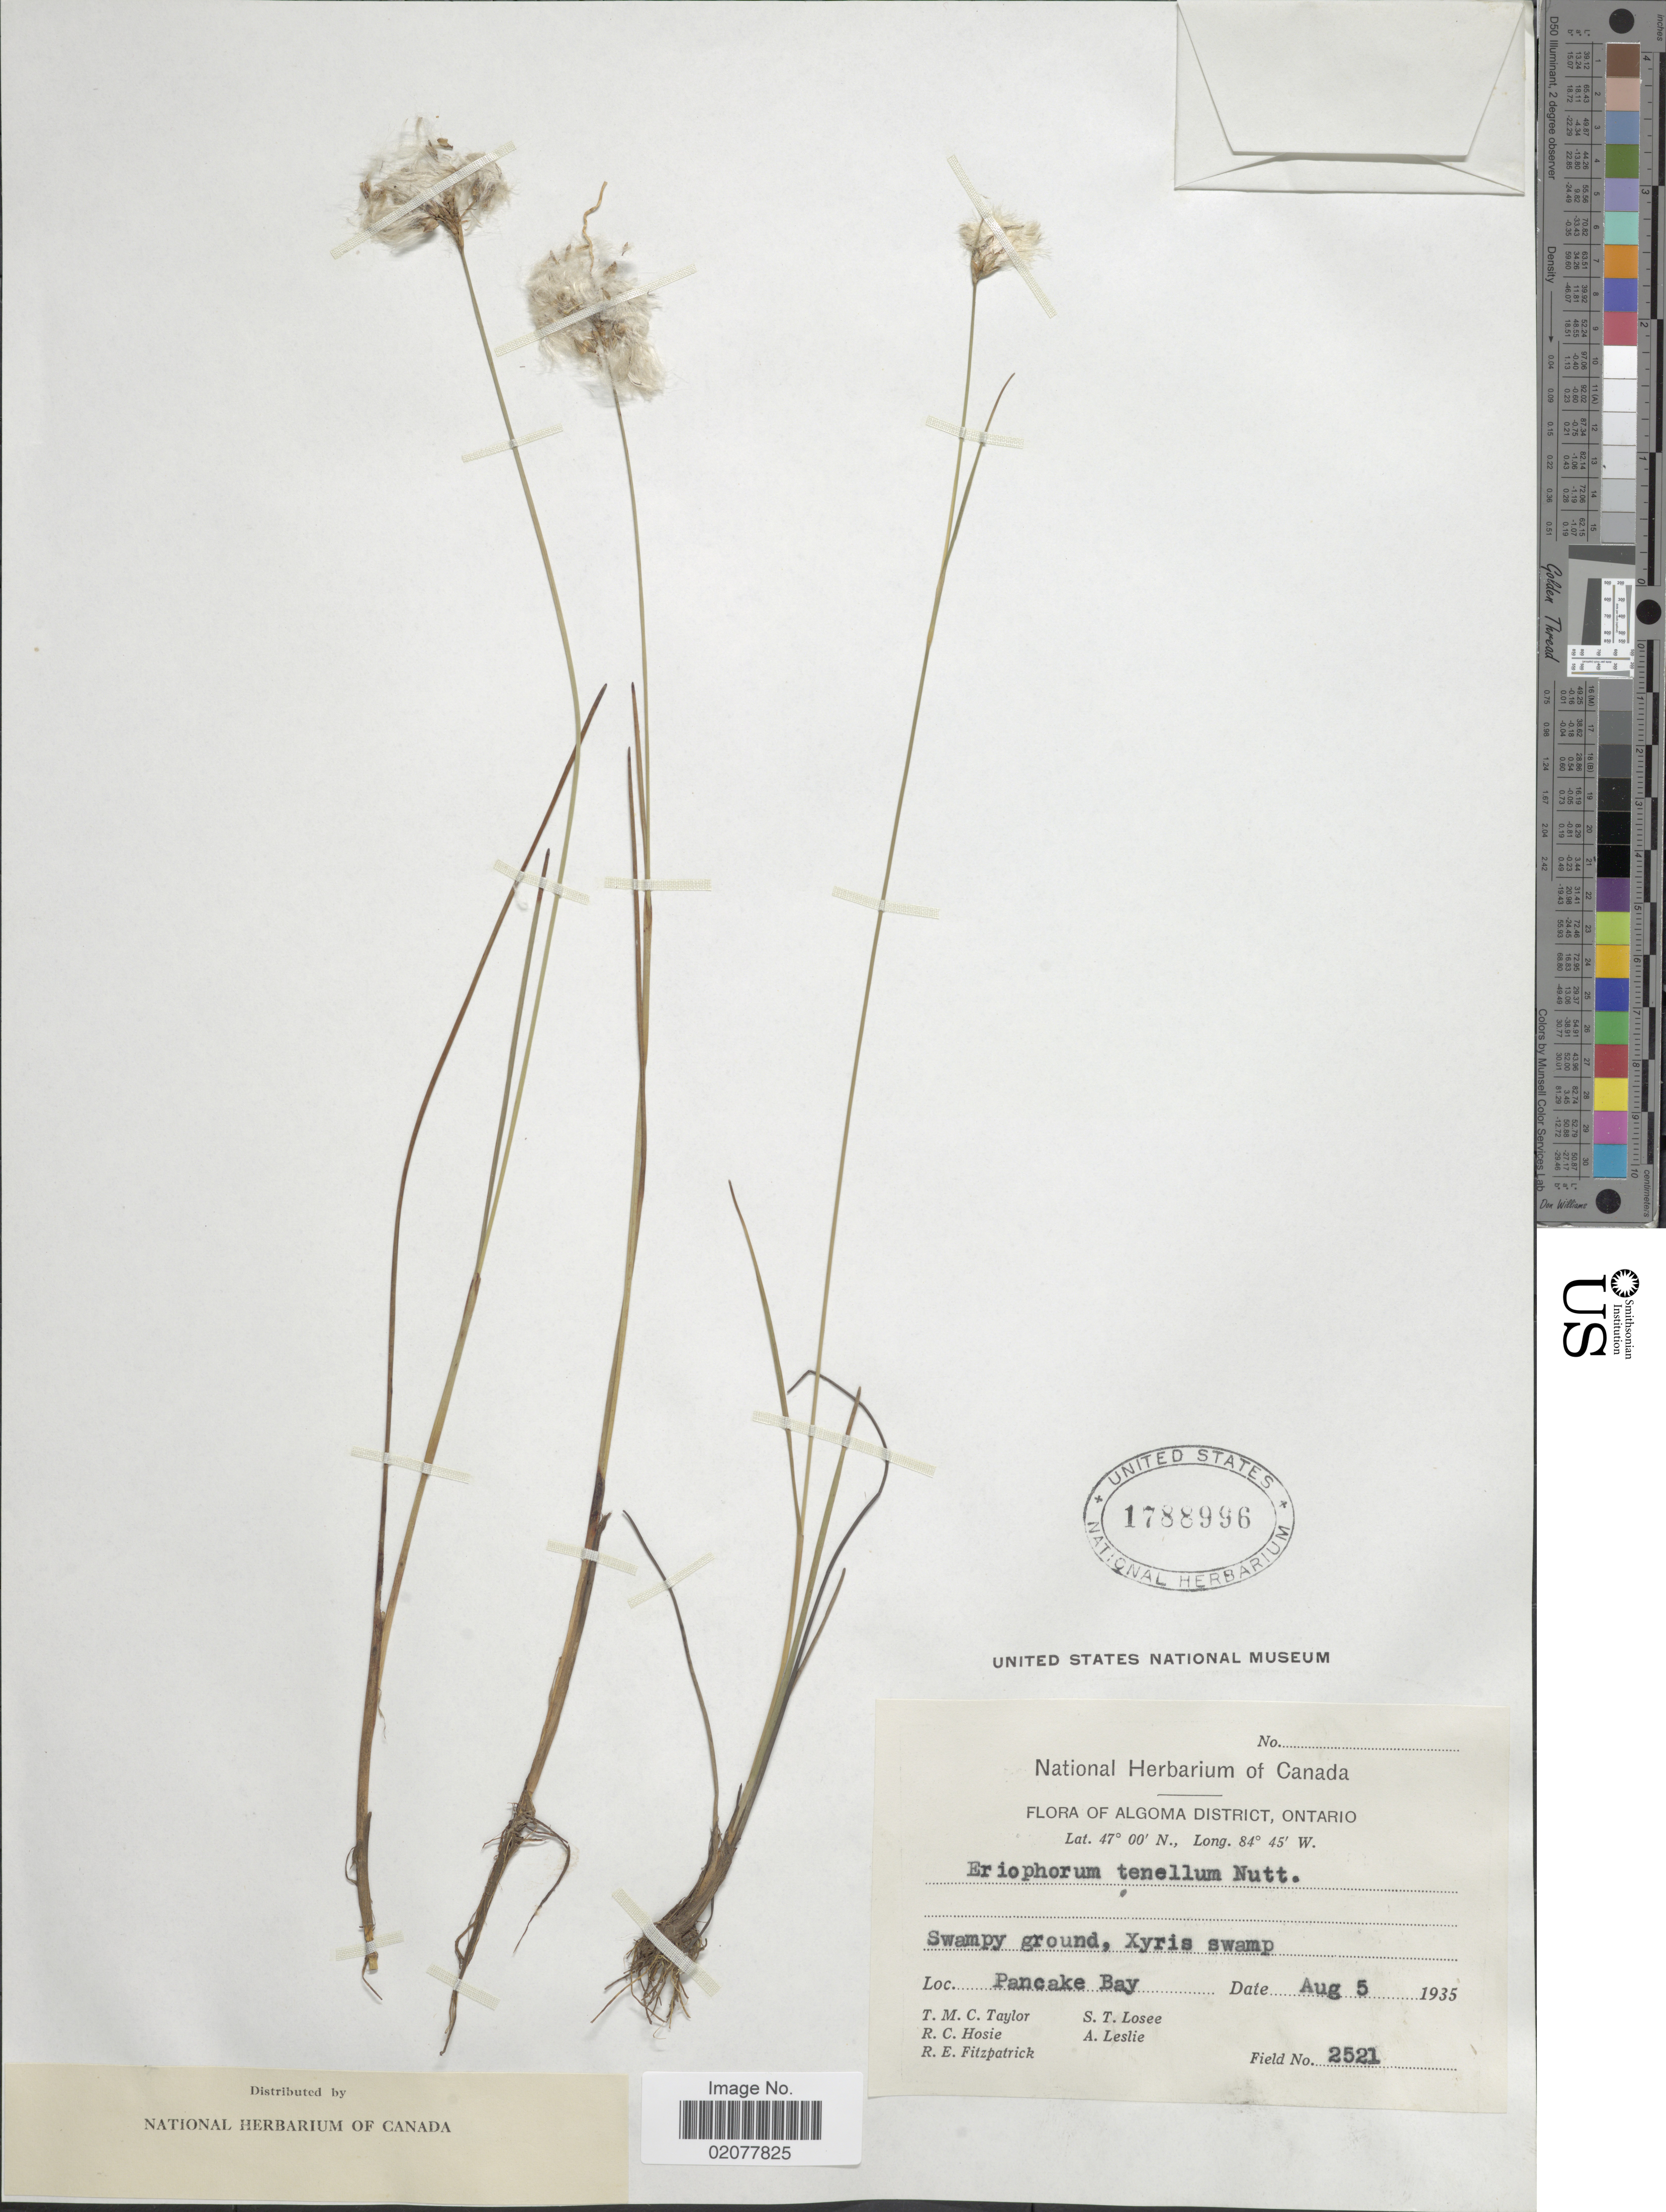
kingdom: Plantae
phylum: Tracheophyta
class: Liliopsida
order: Poales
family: Cyperaceae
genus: Eriophorum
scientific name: Eriophorum tenellum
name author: Nutt.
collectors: T. M. C. Taylor, R. Hosie, R. Fitzpatrick, S. Losee & A. Leslie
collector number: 2521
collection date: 1935-08-05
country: Canada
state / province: Ontario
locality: Algoma District. Pancake Bay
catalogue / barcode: US 1788996